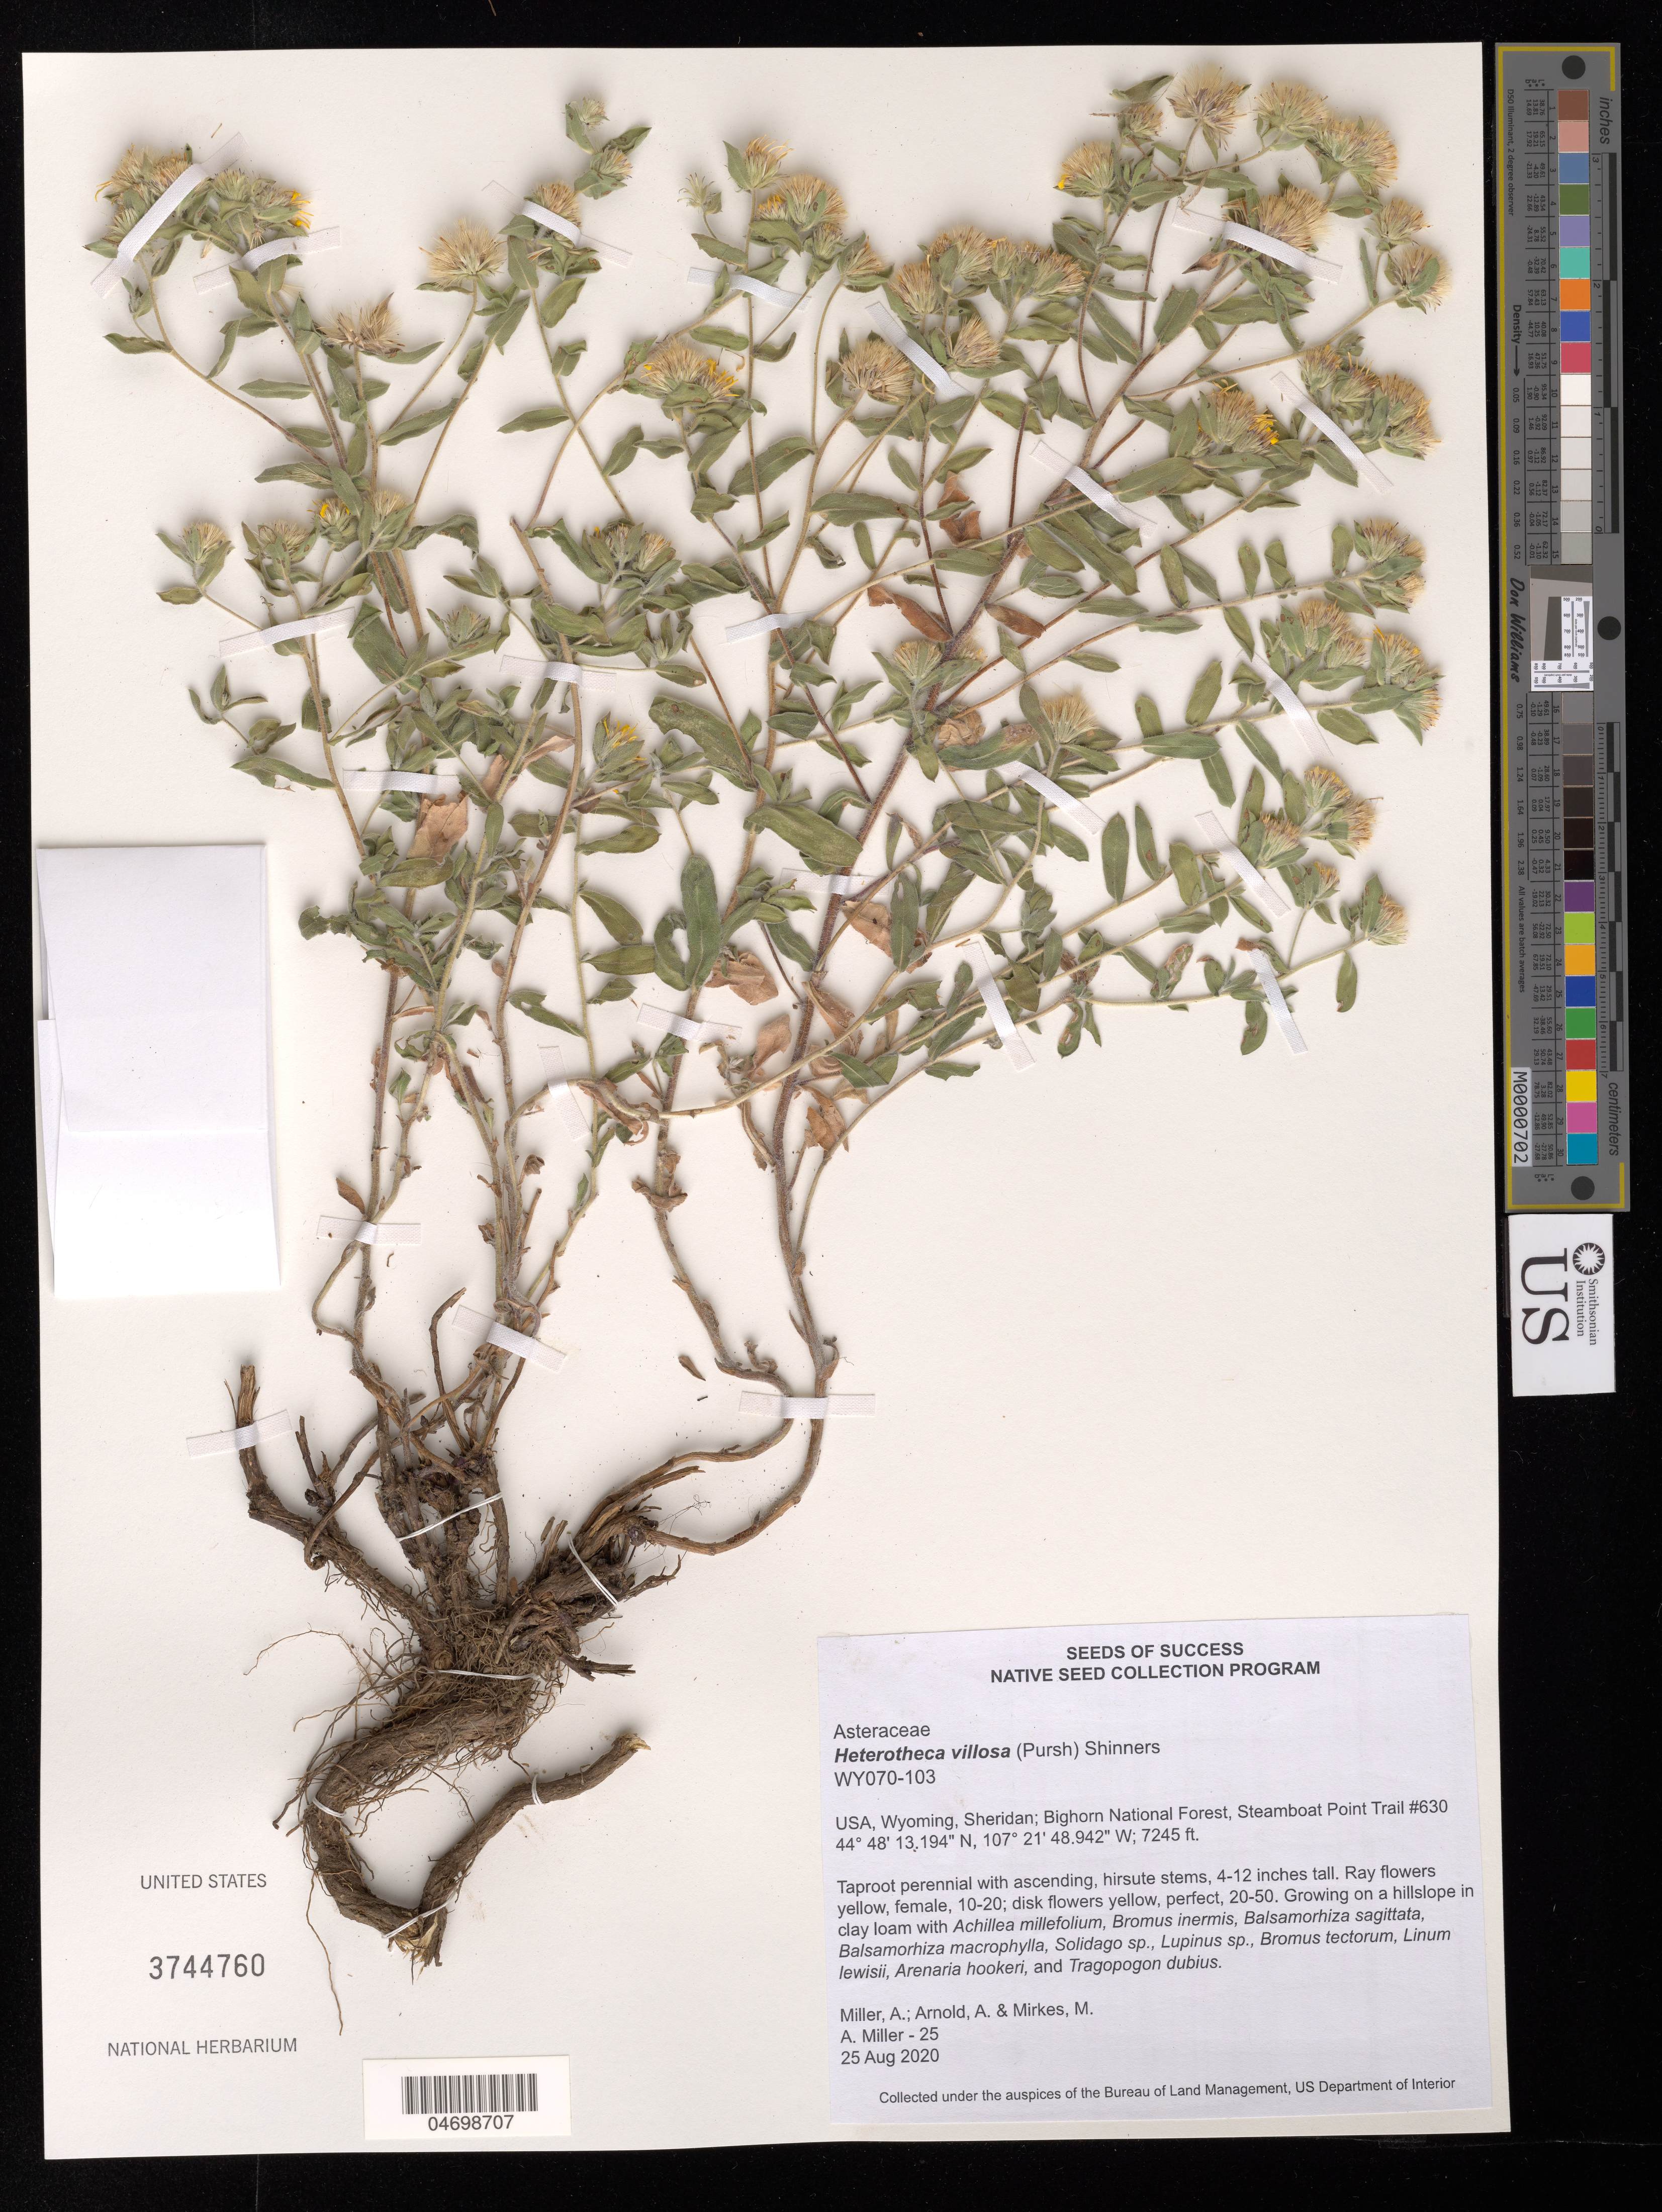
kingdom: Plantae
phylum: Tracheophyta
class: Magnoliopsida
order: Asterales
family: Asteraceae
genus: Heterotheca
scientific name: Heterotheca villosa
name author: (Pursh) Shinners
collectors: A. Miller, A. Arnold & M. Mirkes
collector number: WY070-103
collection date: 2020-08-25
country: United States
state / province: Wyoming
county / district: Sheridan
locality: Bighorn National Forest. Steamboat Point Trail # 630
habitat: Hillslope, clay loam soil. With Solidago sp., Bromus inermis, Lupinus sp., etc.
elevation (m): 2208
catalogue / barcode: US 3744760